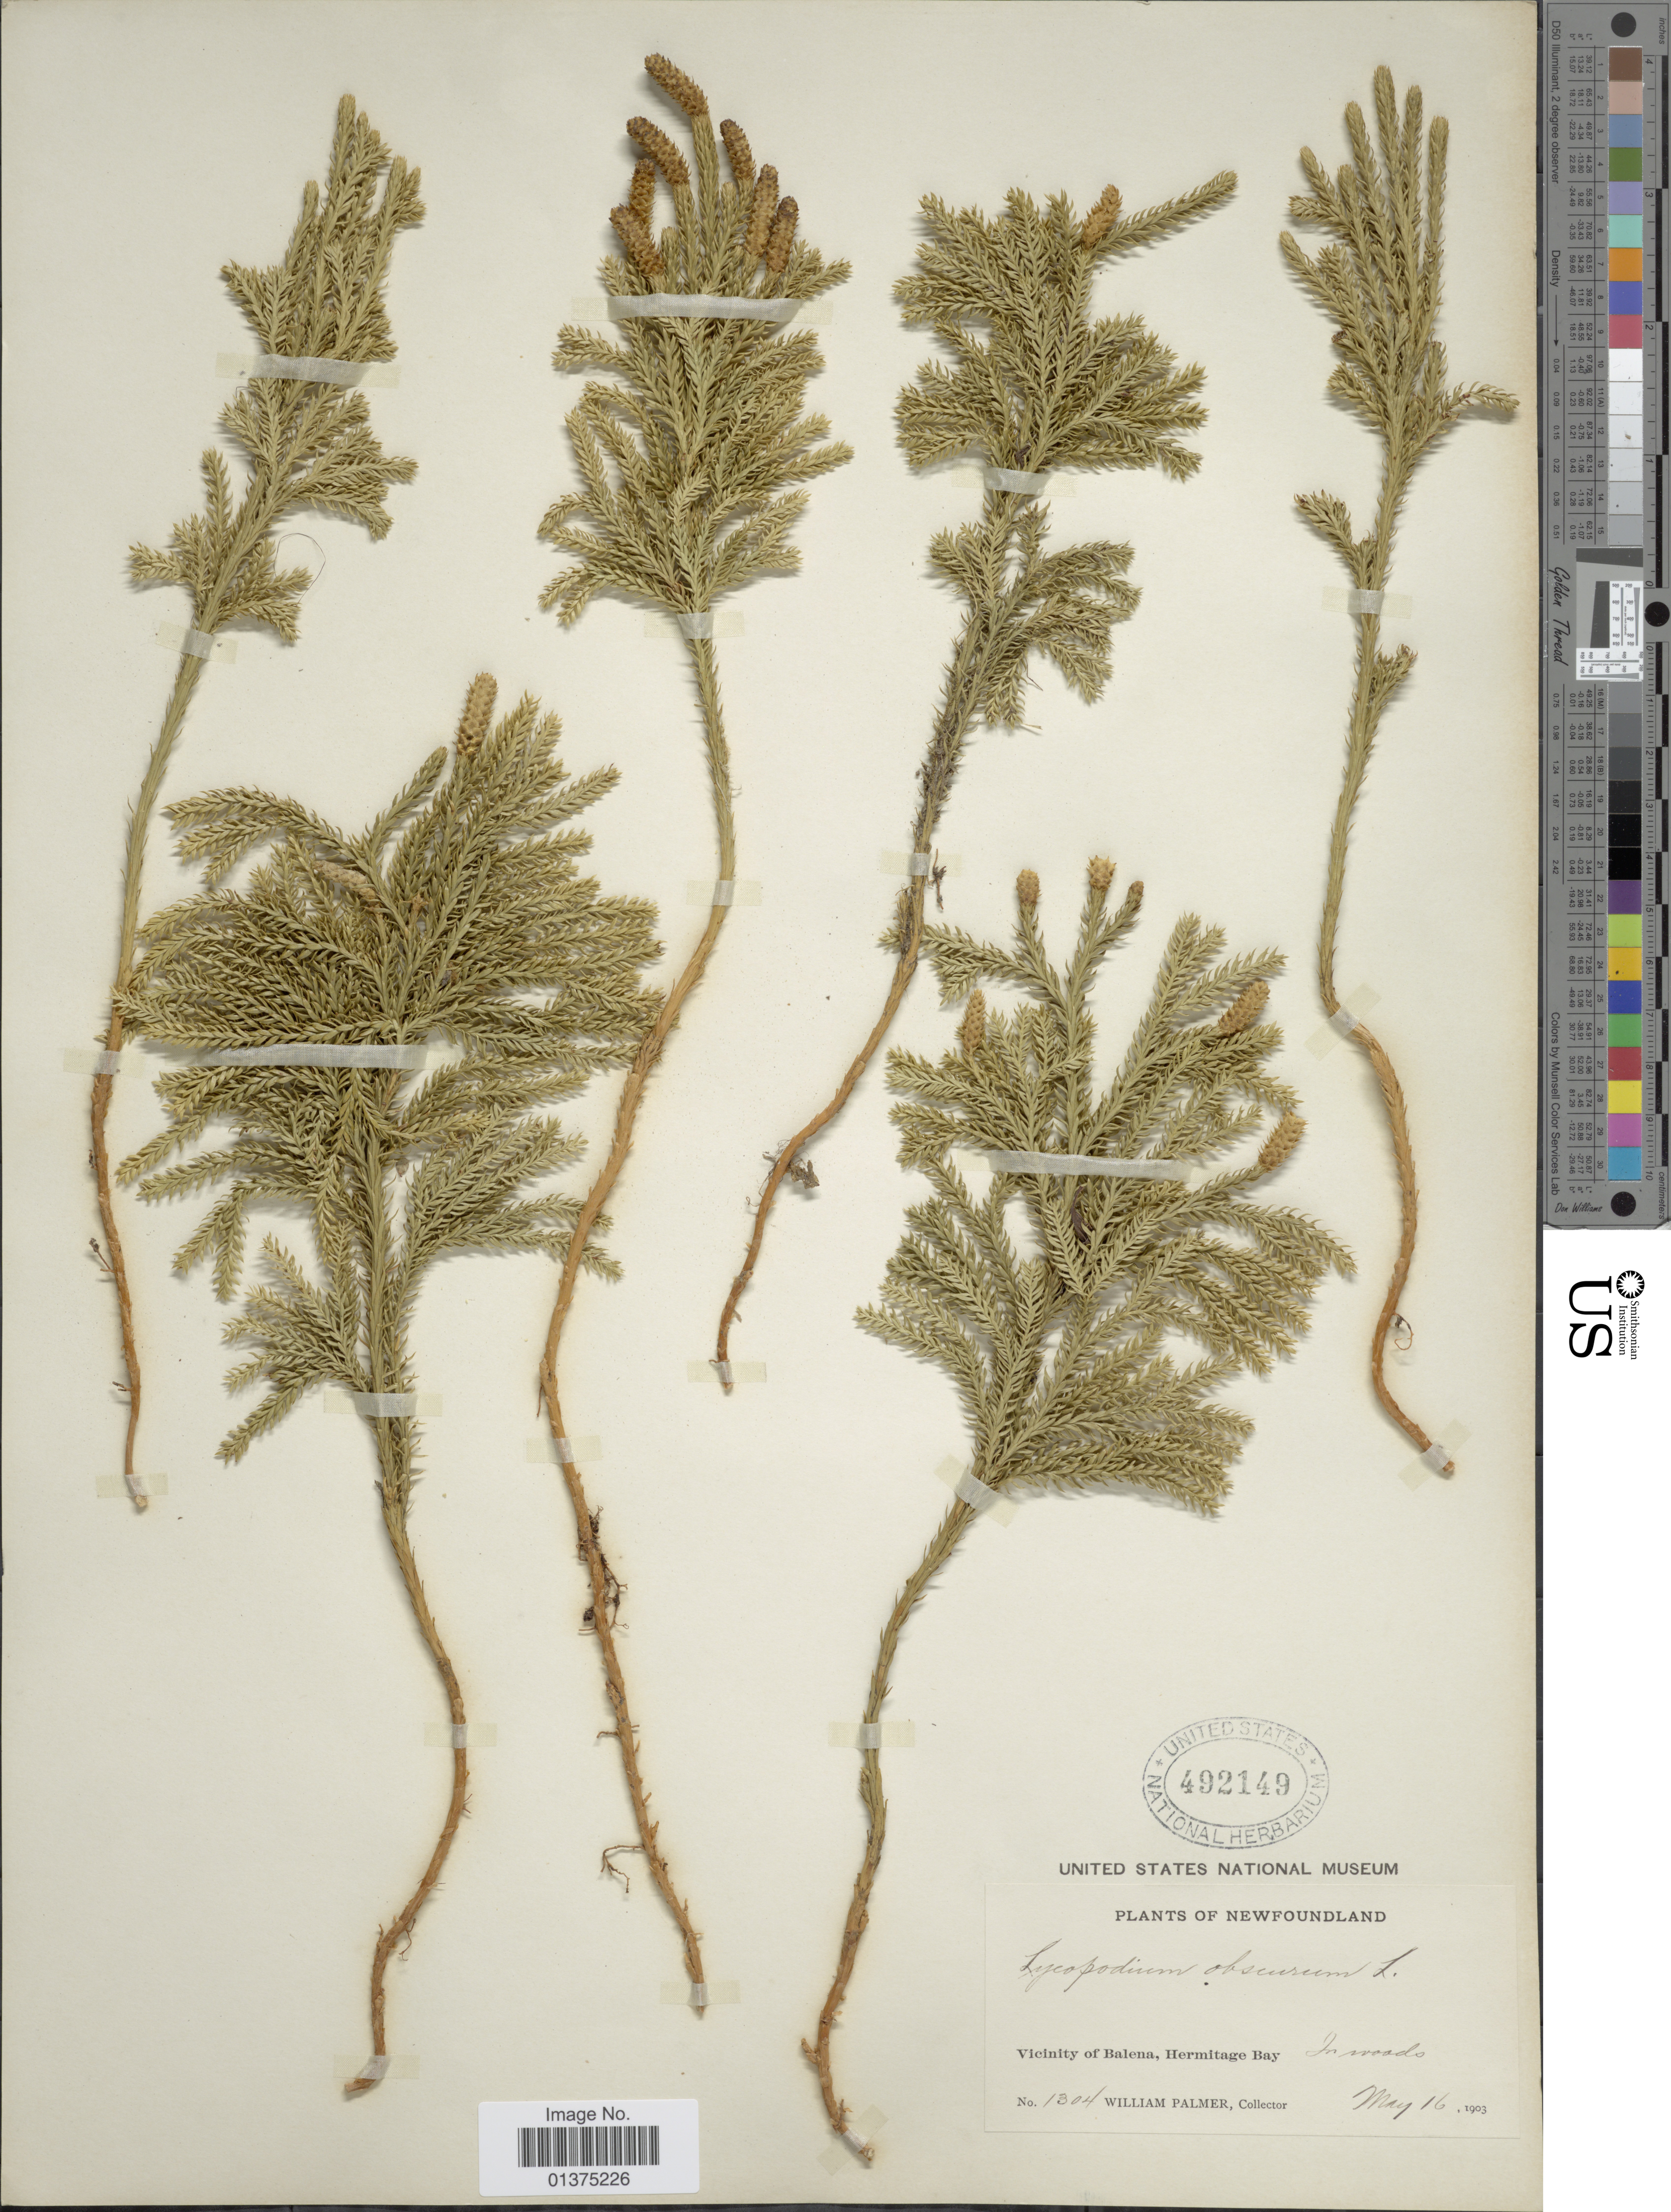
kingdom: Plantae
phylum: Tracheophyta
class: Lycopodiopsida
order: Lycopodiales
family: Lycopodiaceae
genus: Dendrolycopodium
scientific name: Dendrolycopodium dendroideum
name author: (Michx.) A. Haines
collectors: W. Palmer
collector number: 1304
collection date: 1903-05-16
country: Canada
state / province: Newfoundland and Labrador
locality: Vicinity of Balena, Hermitage Bay.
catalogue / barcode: US 492149